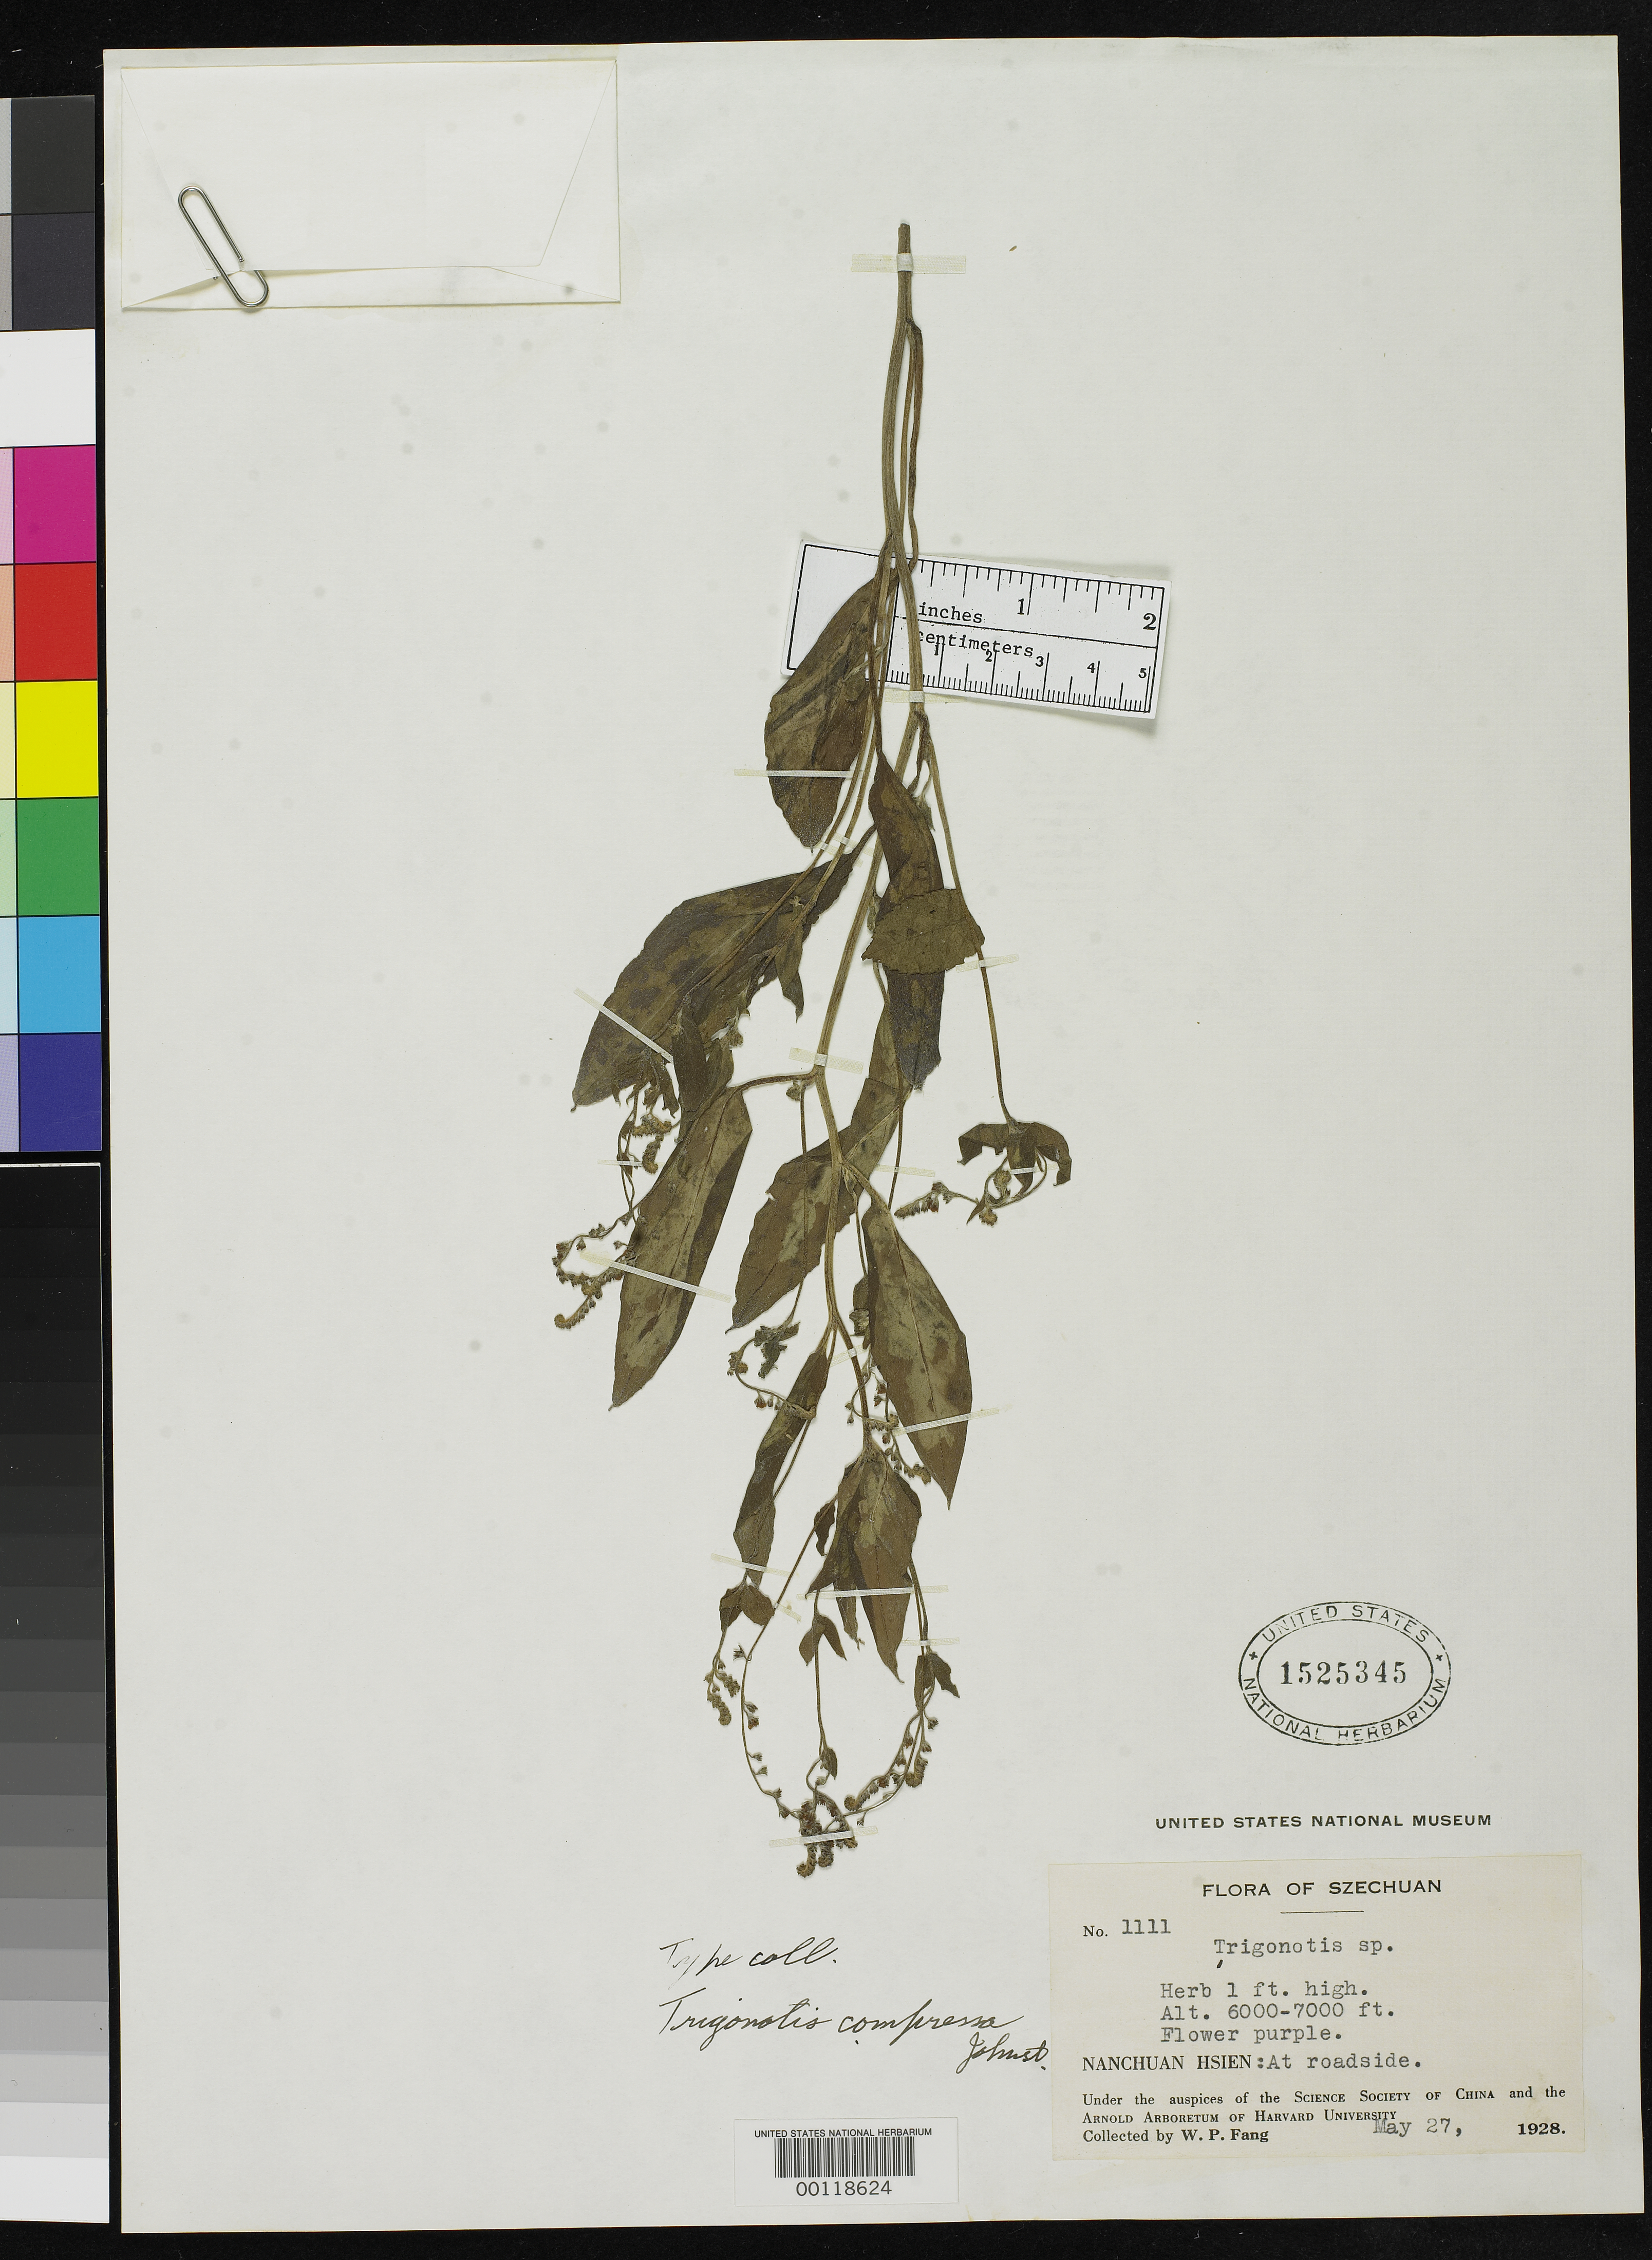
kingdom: Plantae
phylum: Tracheophyta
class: Magnoliopsida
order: Boraginales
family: Boraginaceae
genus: Trigonotis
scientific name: Trigonotis compressa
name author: I.M. Johnst.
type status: Isotype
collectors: W. P. Fang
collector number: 1111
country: China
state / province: Sichuan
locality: Nanchuan Hsien.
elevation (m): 1800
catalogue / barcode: US 1525345